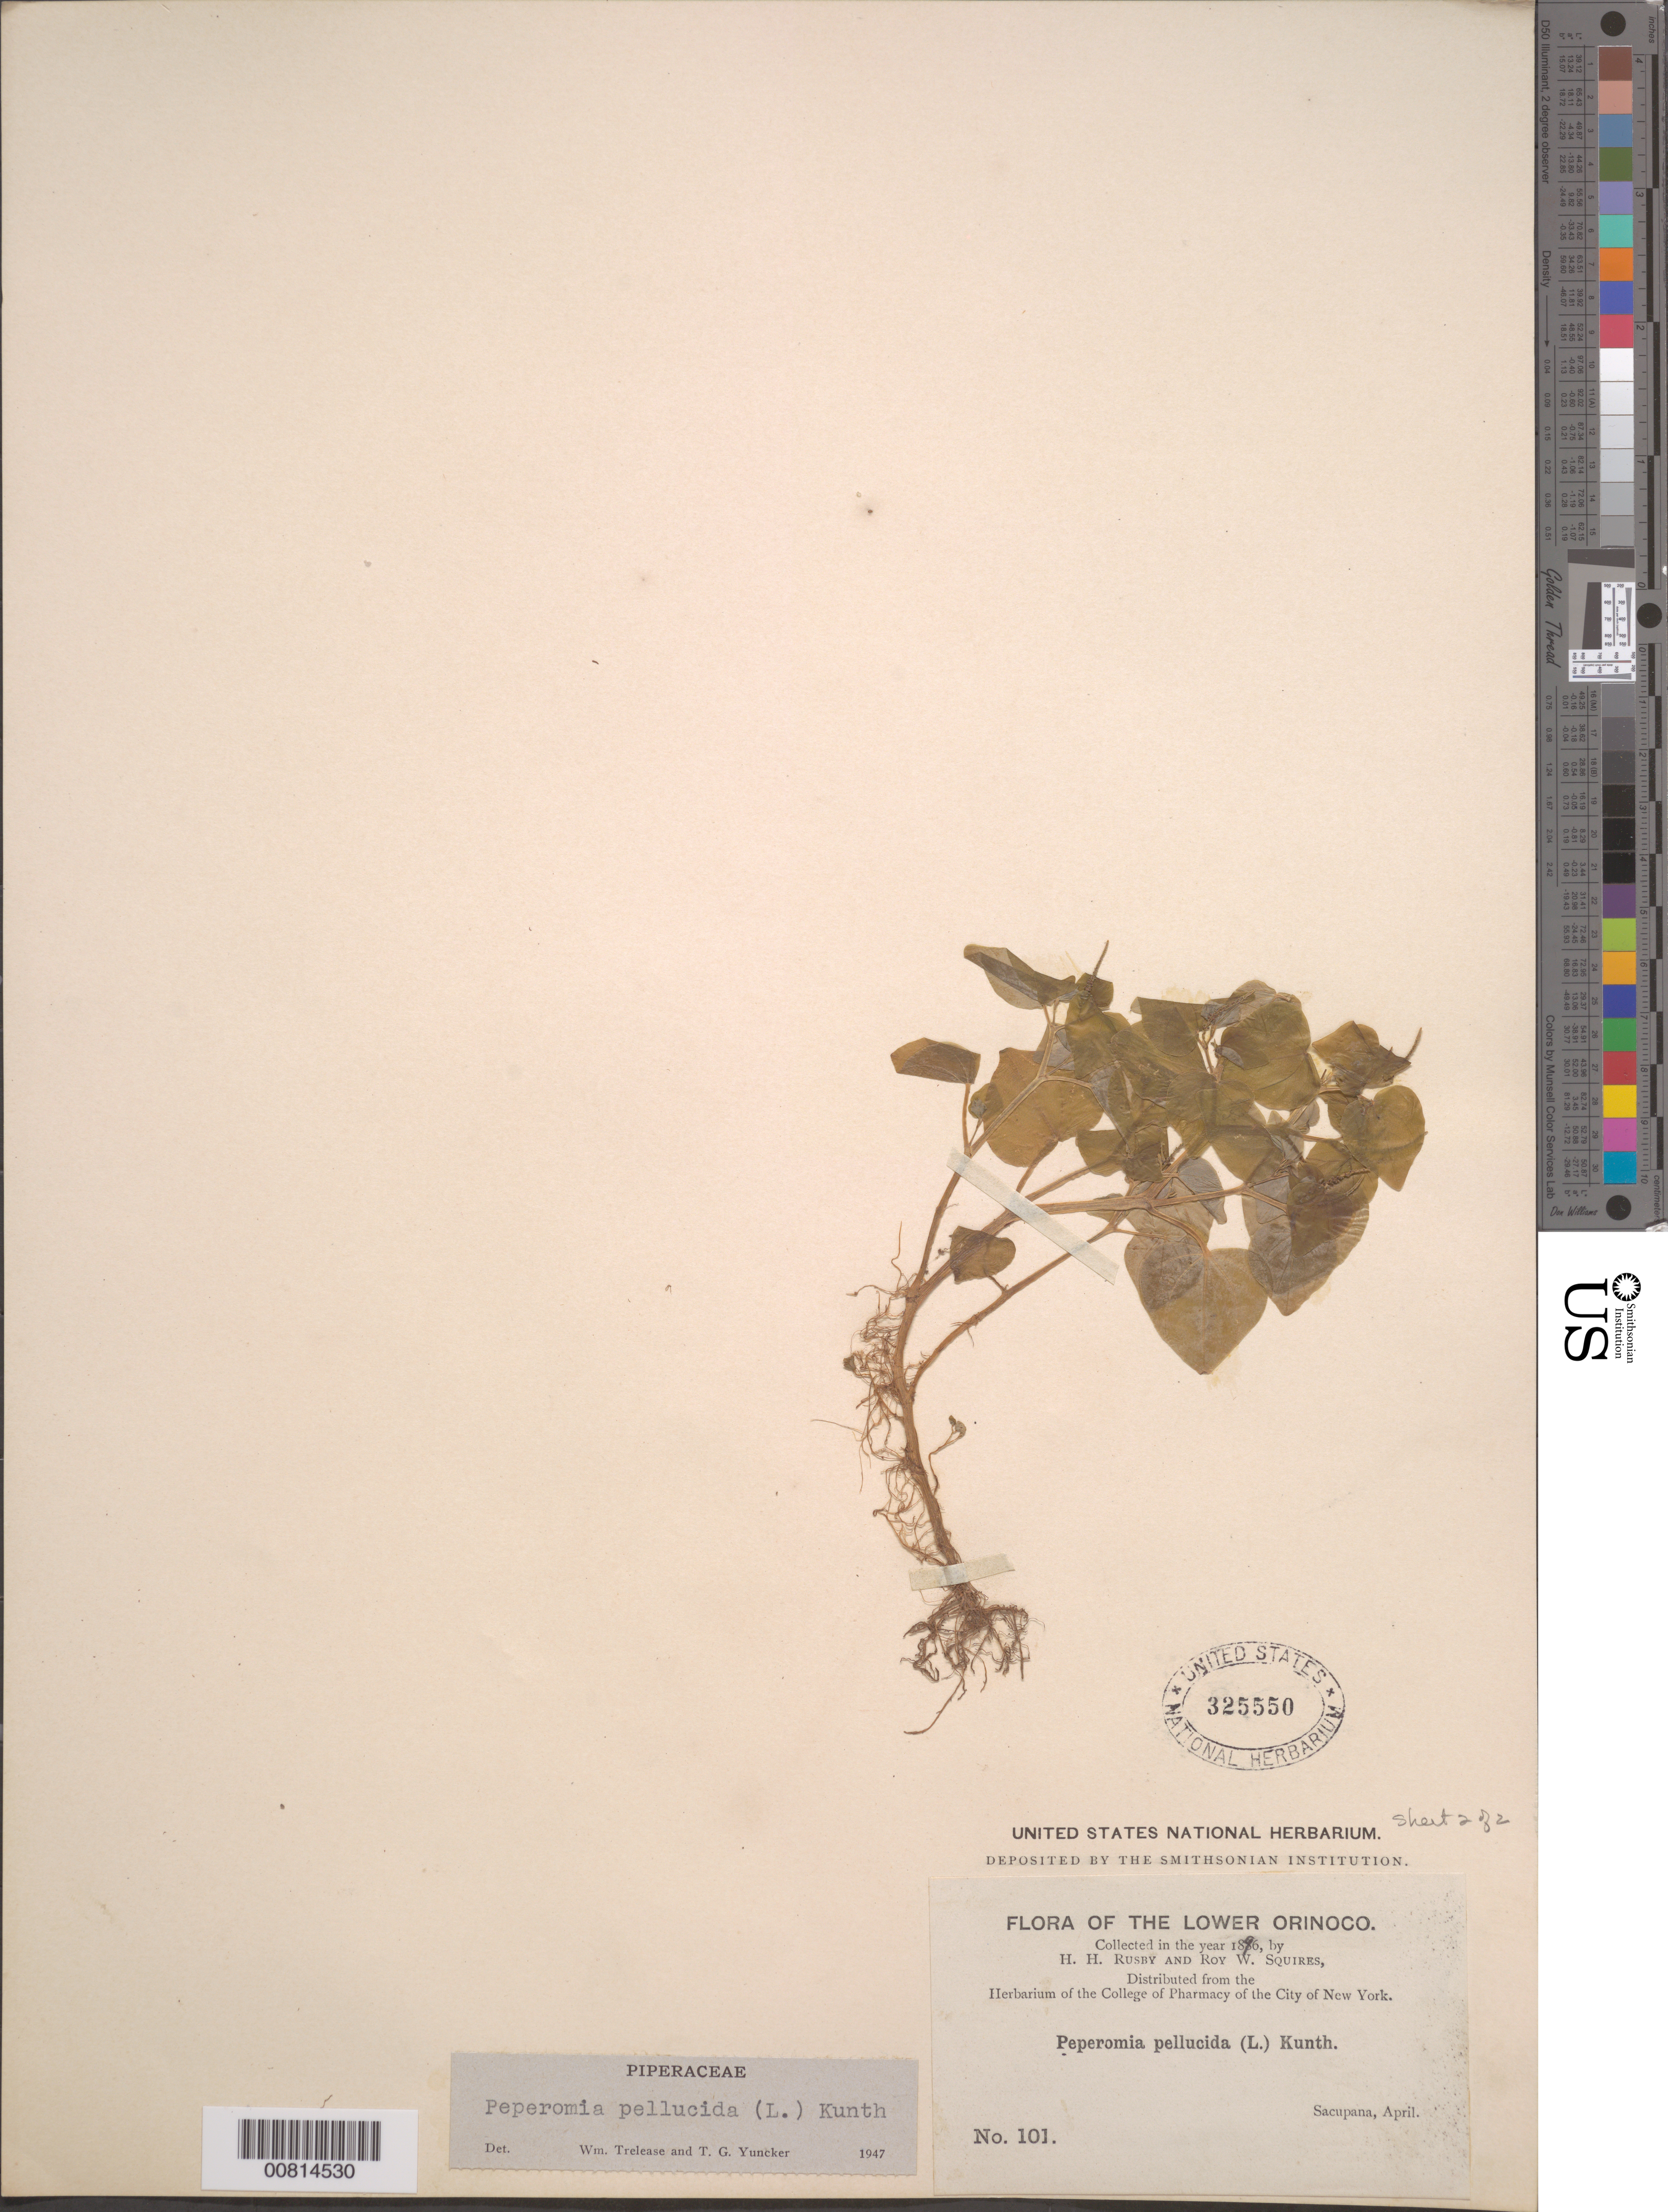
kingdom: Plantae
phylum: Tracheophyta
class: Magnoliopsida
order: Piperales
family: Piperaceae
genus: Peperomia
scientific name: Peperomia pellucida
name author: (L.) Kunth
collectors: H. H. Rusby & R. Squires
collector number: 101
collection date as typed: April 1896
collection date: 1896-04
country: Venezuela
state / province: Delta Amacuro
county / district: Antonio Díaz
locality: Lower Orinoco, Sacupana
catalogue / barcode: US 325550